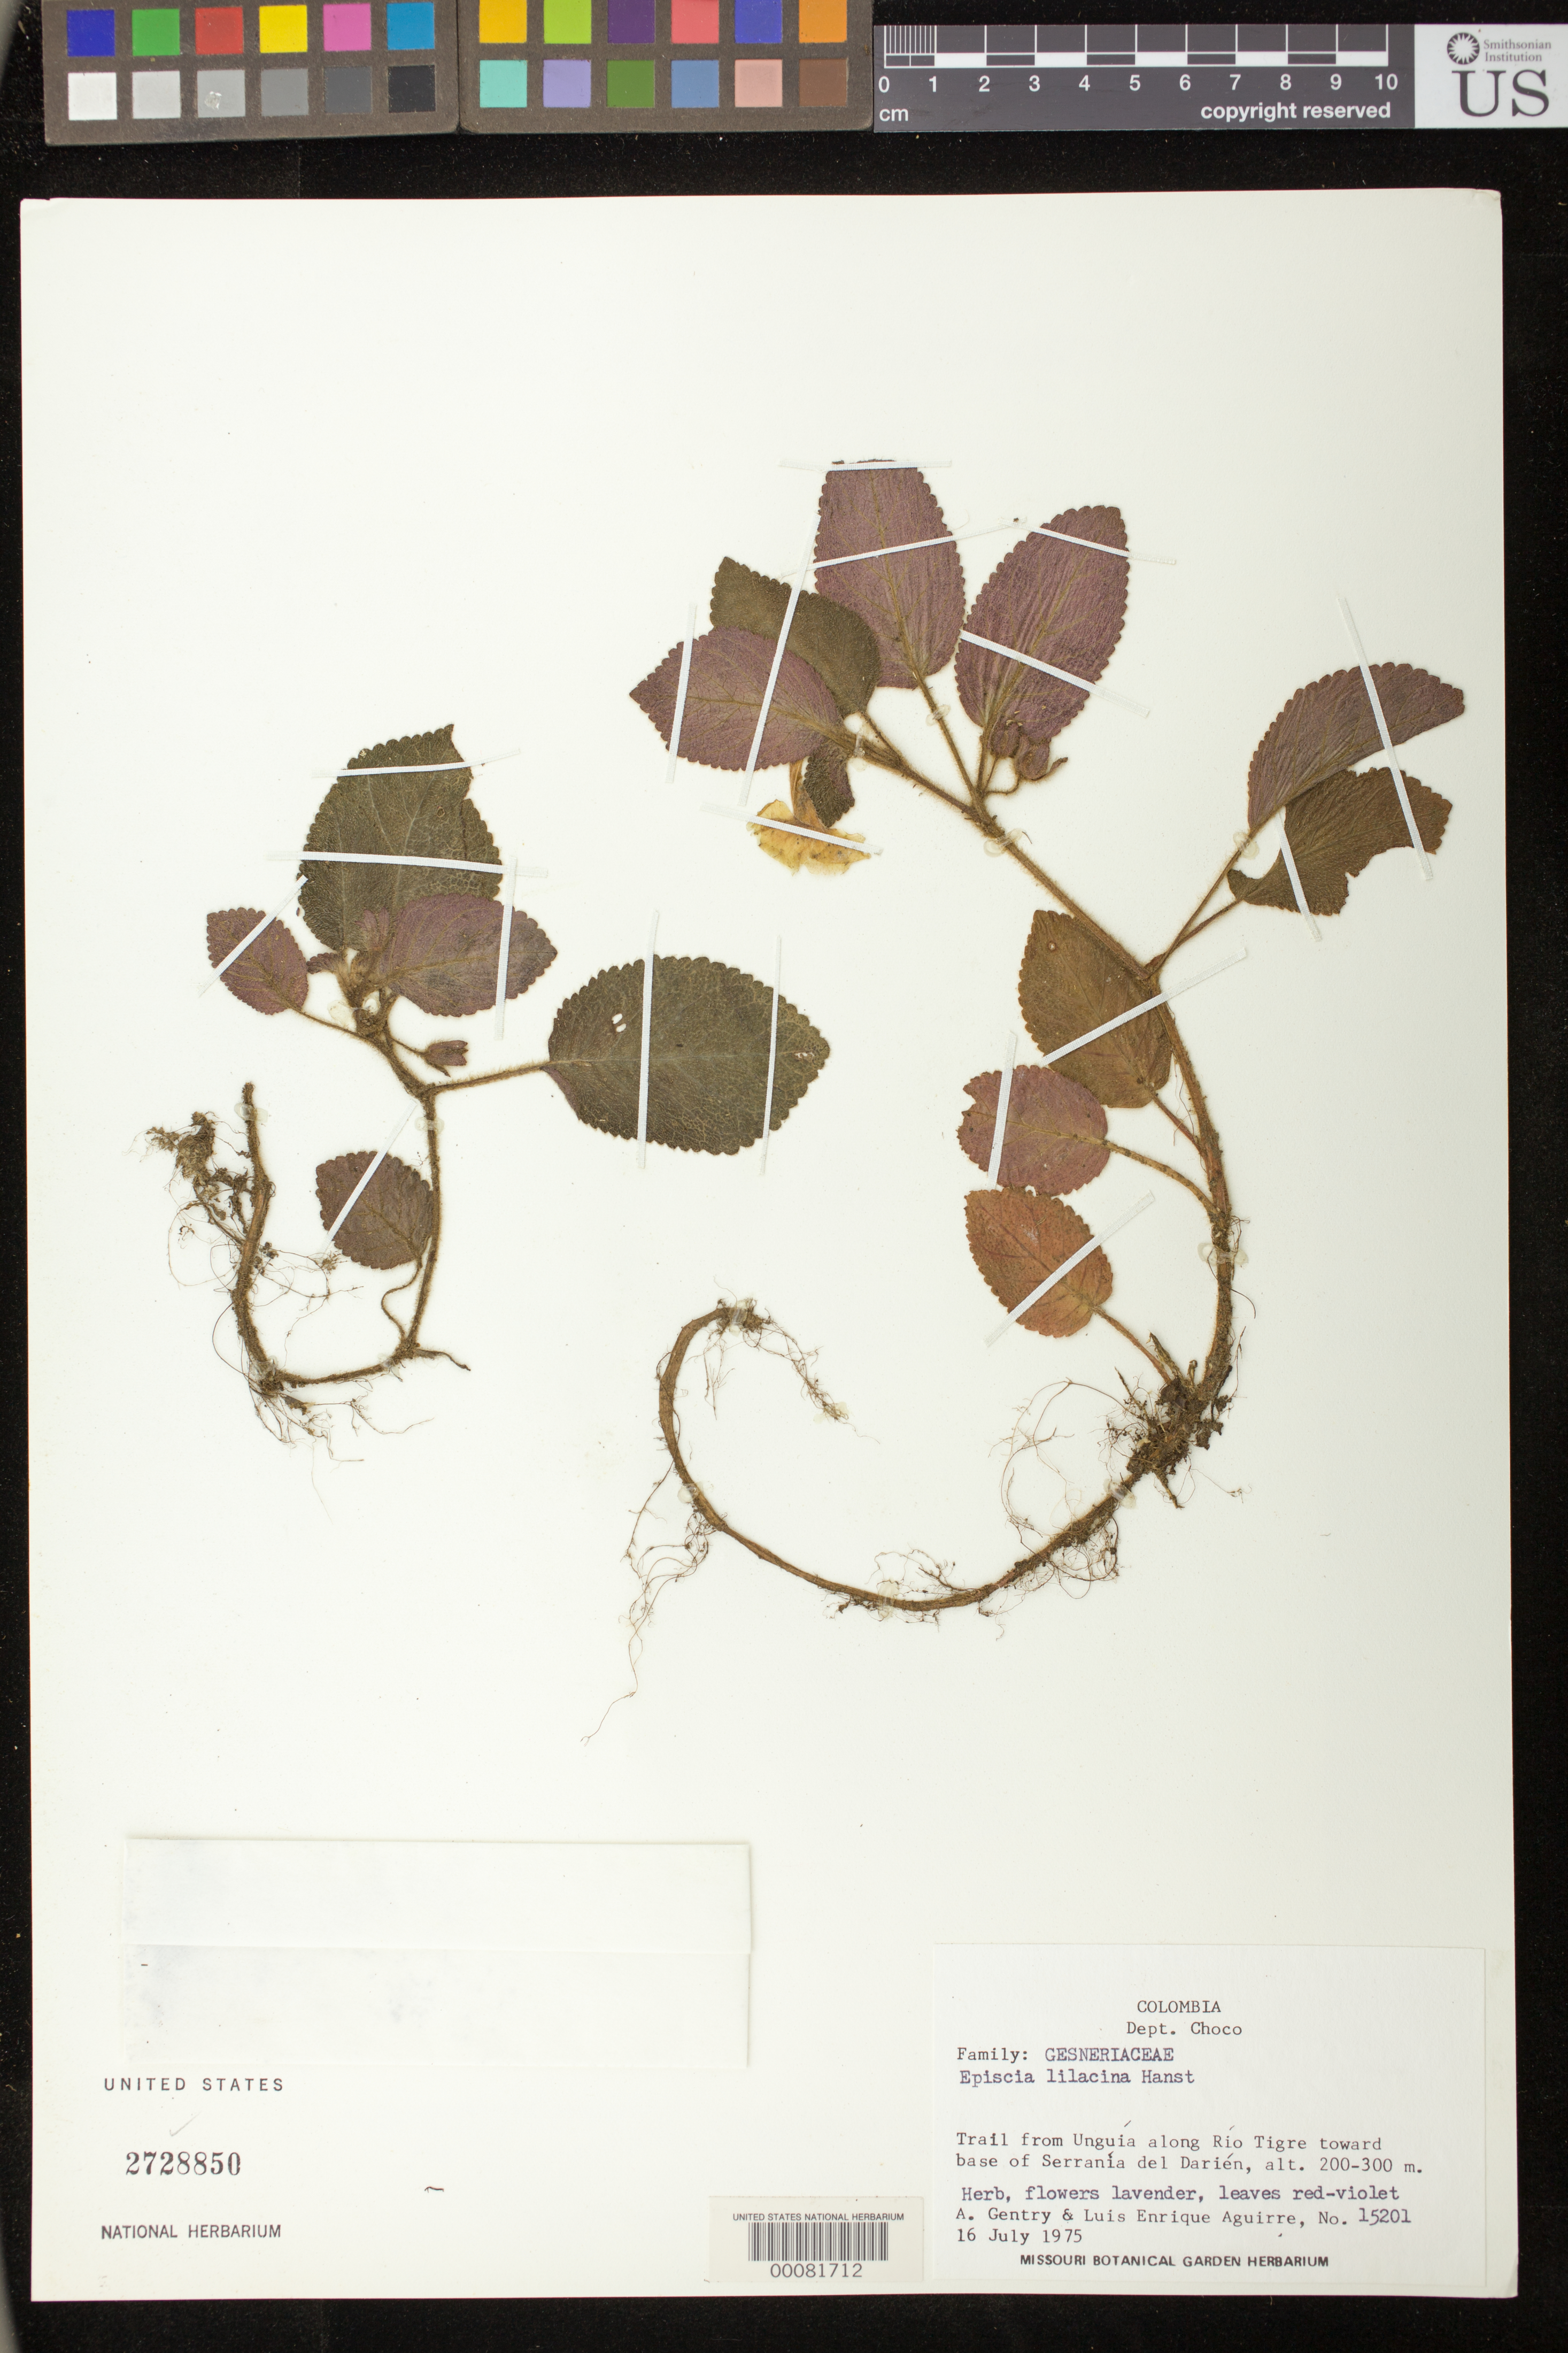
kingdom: Plantae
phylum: Tracheophyta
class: Magnoliopsida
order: Lamiales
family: Gesneriaceae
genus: Episcia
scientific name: Episcia lilacina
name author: Hanst.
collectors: A. H. Gentry & L. Aguirre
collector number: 15201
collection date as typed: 16 Jul 1975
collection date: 1975-07-16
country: Colombia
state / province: Chocó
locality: Trail from Unguia along Rio Tigre toward base of Serrania del Darien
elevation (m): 200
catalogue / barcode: US 2728850